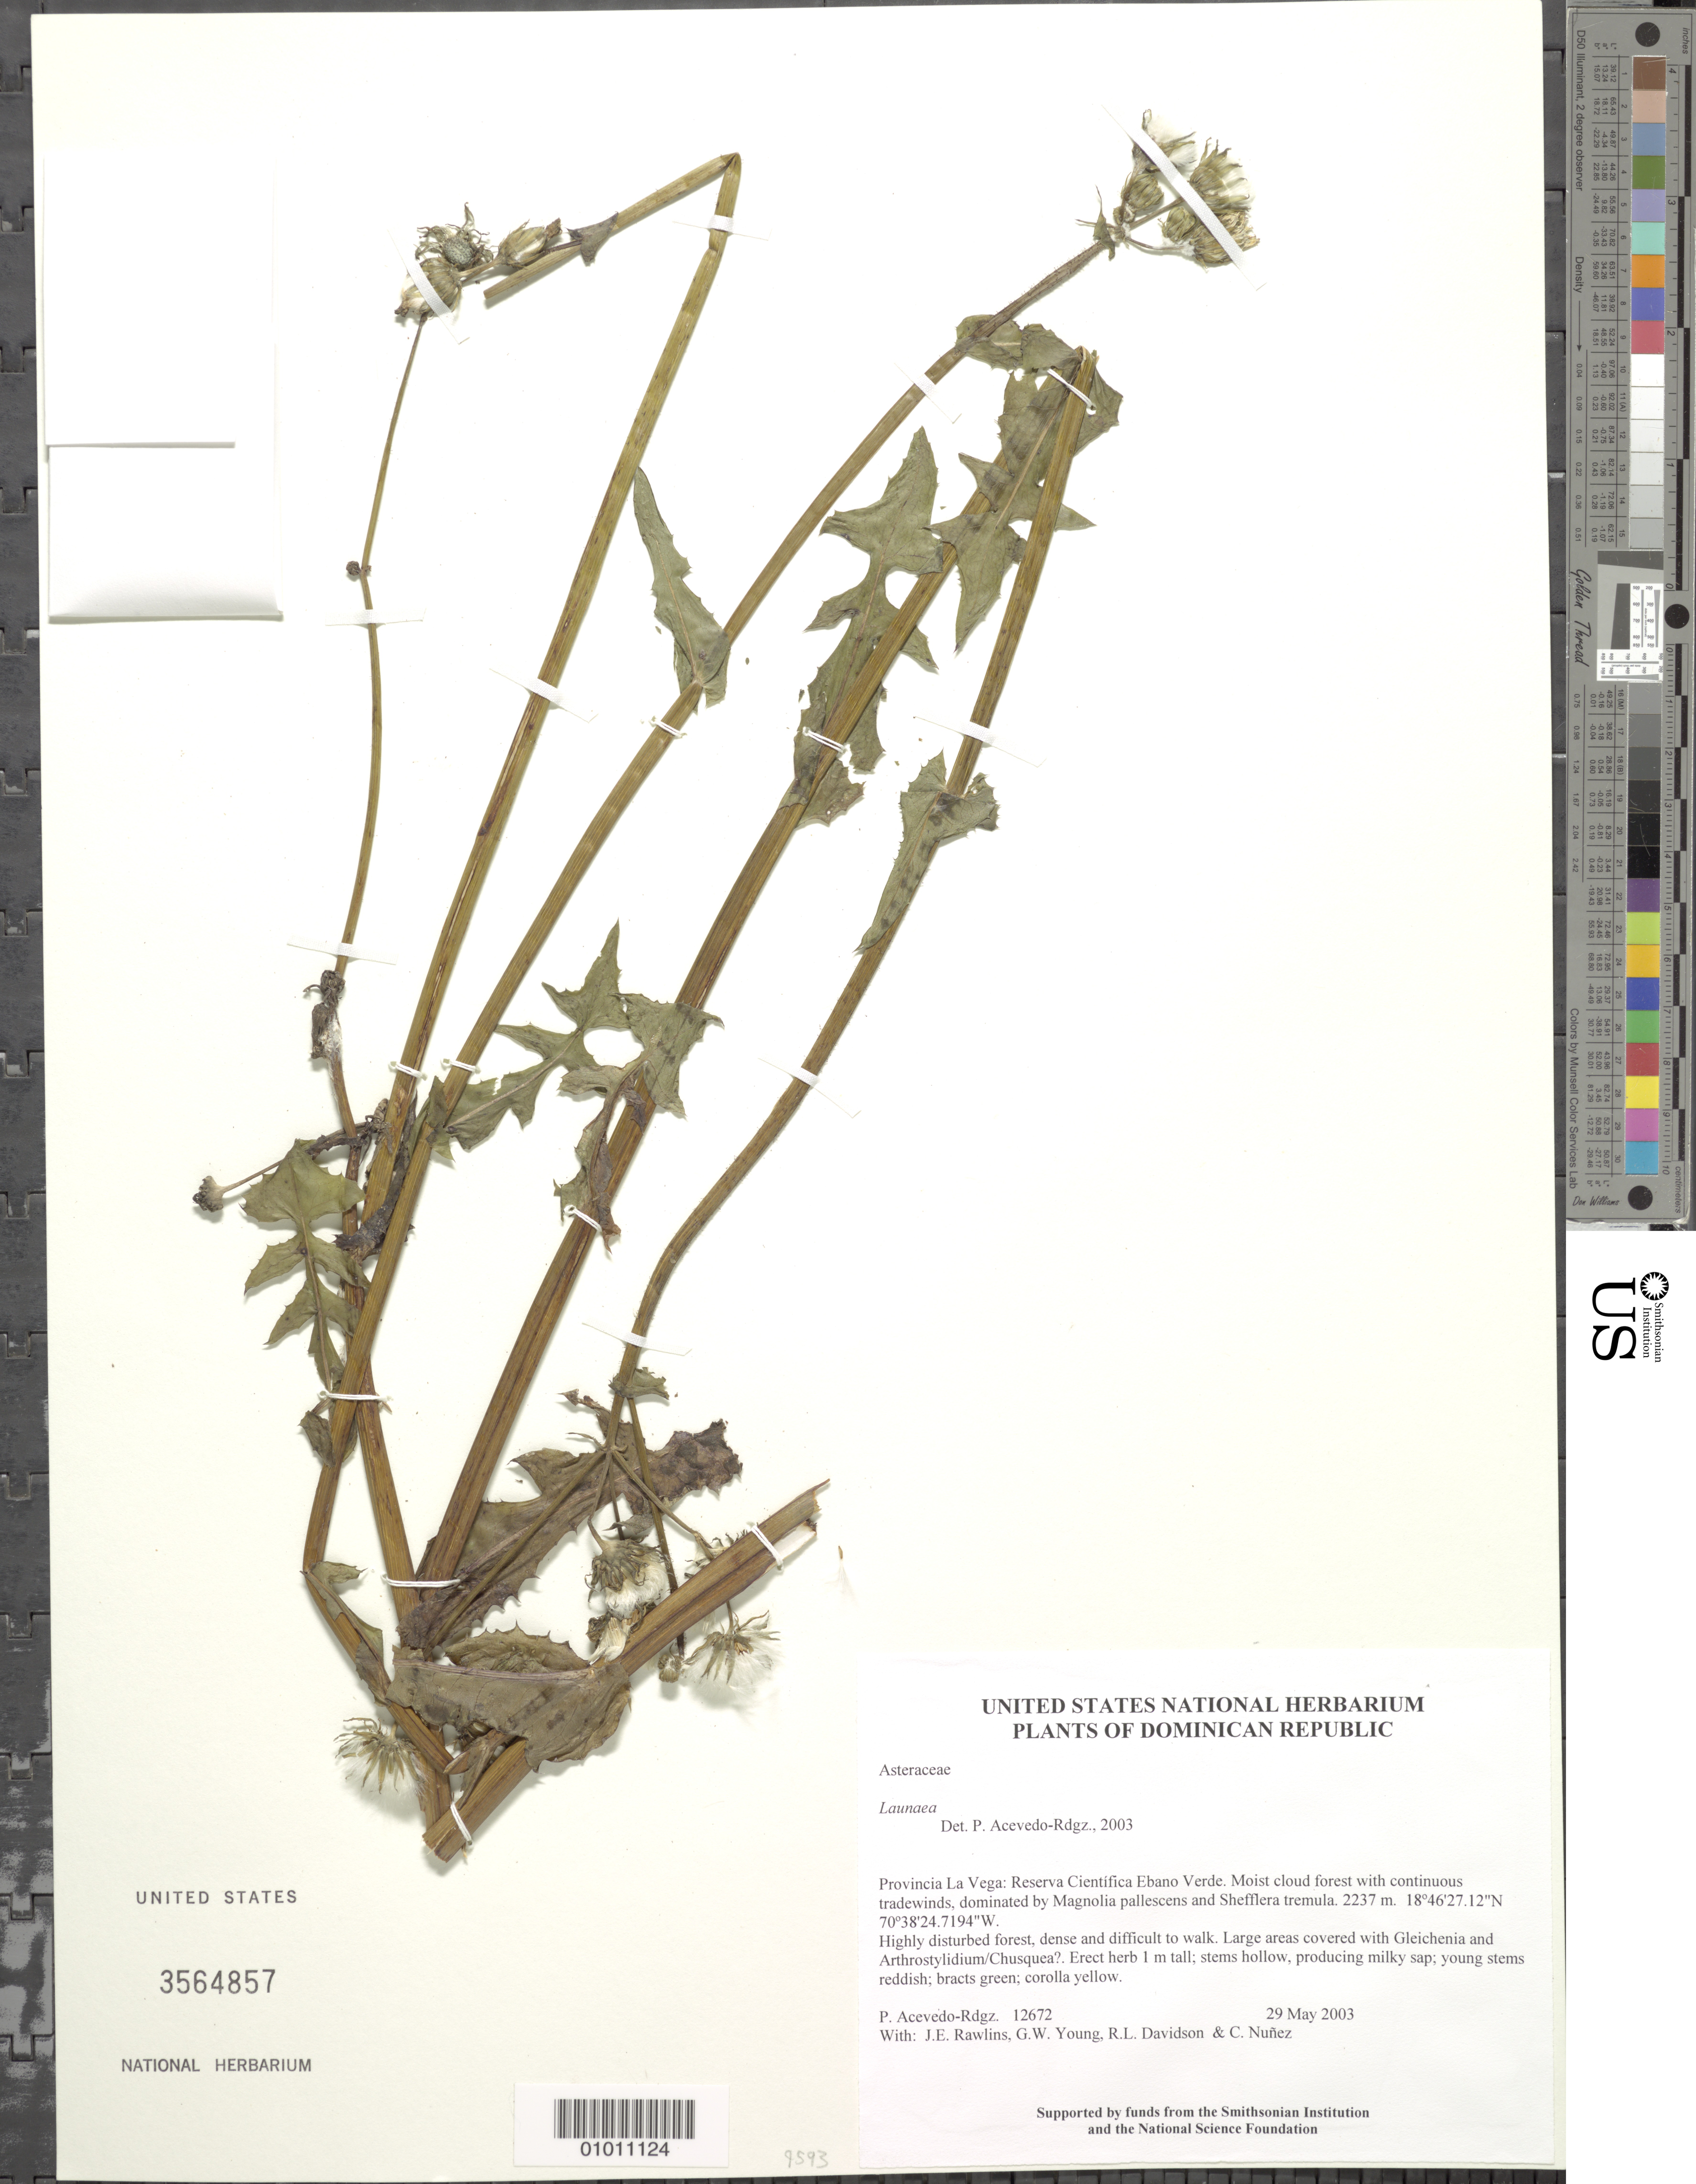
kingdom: Plantae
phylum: Tracheophyta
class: Magnoliopsida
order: Asterales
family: Asteraceae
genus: Launaea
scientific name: Launaea intybacea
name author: (Jacq.) Beauverd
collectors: P. Acevedo-Rodr., J. Rawlins, G. Young, R. Davidson & C. Nunez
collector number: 12672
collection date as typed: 29 May 2003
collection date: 2003-05-29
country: Dominican Republic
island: Hispaniola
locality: Provincia La Vega: Reserva Científica Ebano Verde. Moist cloud forest with continuous tradewinds, dominated by Magnolia pallescens and Shefflera tremula.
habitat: Highly disturbed forest, dense and difficult to walk. Large areas covered with Gleichenia and Arthrostylidium/Chusquea?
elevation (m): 2237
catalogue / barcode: US 3564857